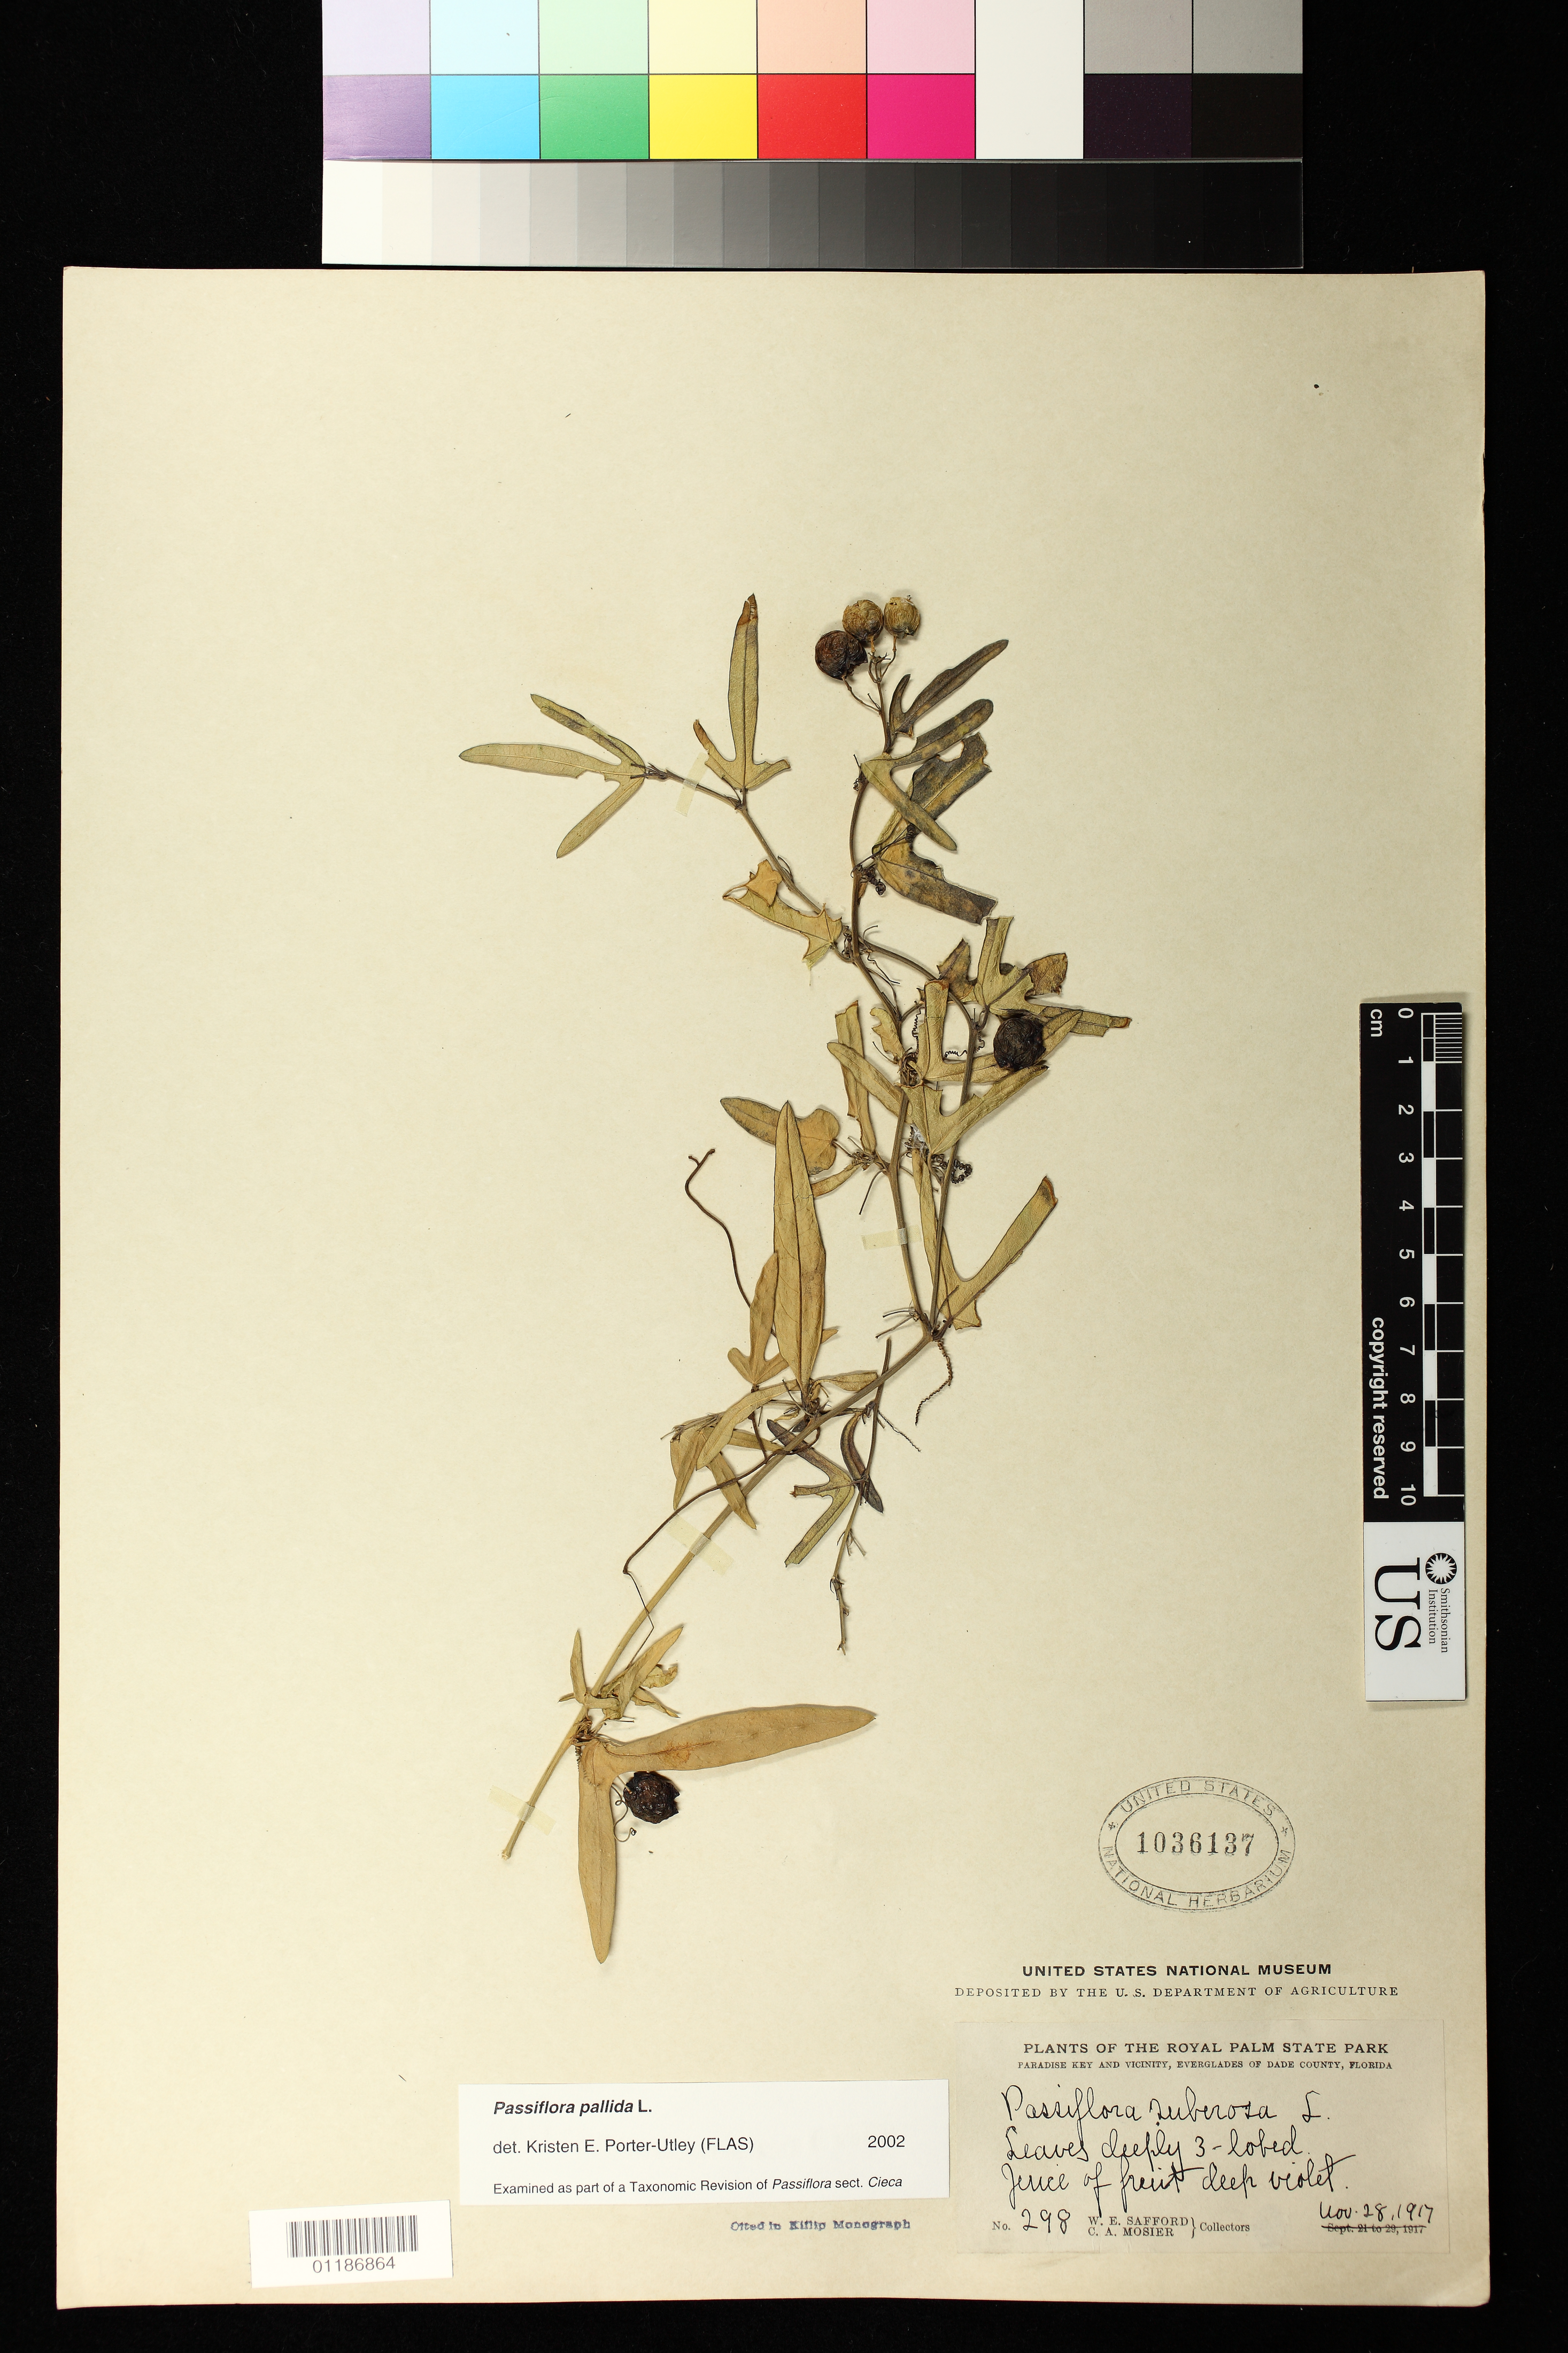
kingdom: Plantae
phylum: Tracheophyta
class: Magnoliopsida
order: Malpighiales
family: Passifloraceae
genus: Passiflora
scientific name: Passiflora pallida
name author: L.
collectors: W. E. Safford & C. A. Mosier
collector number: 298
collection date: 1917-11-28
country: United States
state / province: Florida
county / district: Dade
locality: Royal Palm State Park, Paradise Key & Vicinity, Everglades of Dade County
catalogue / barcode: US 1036137